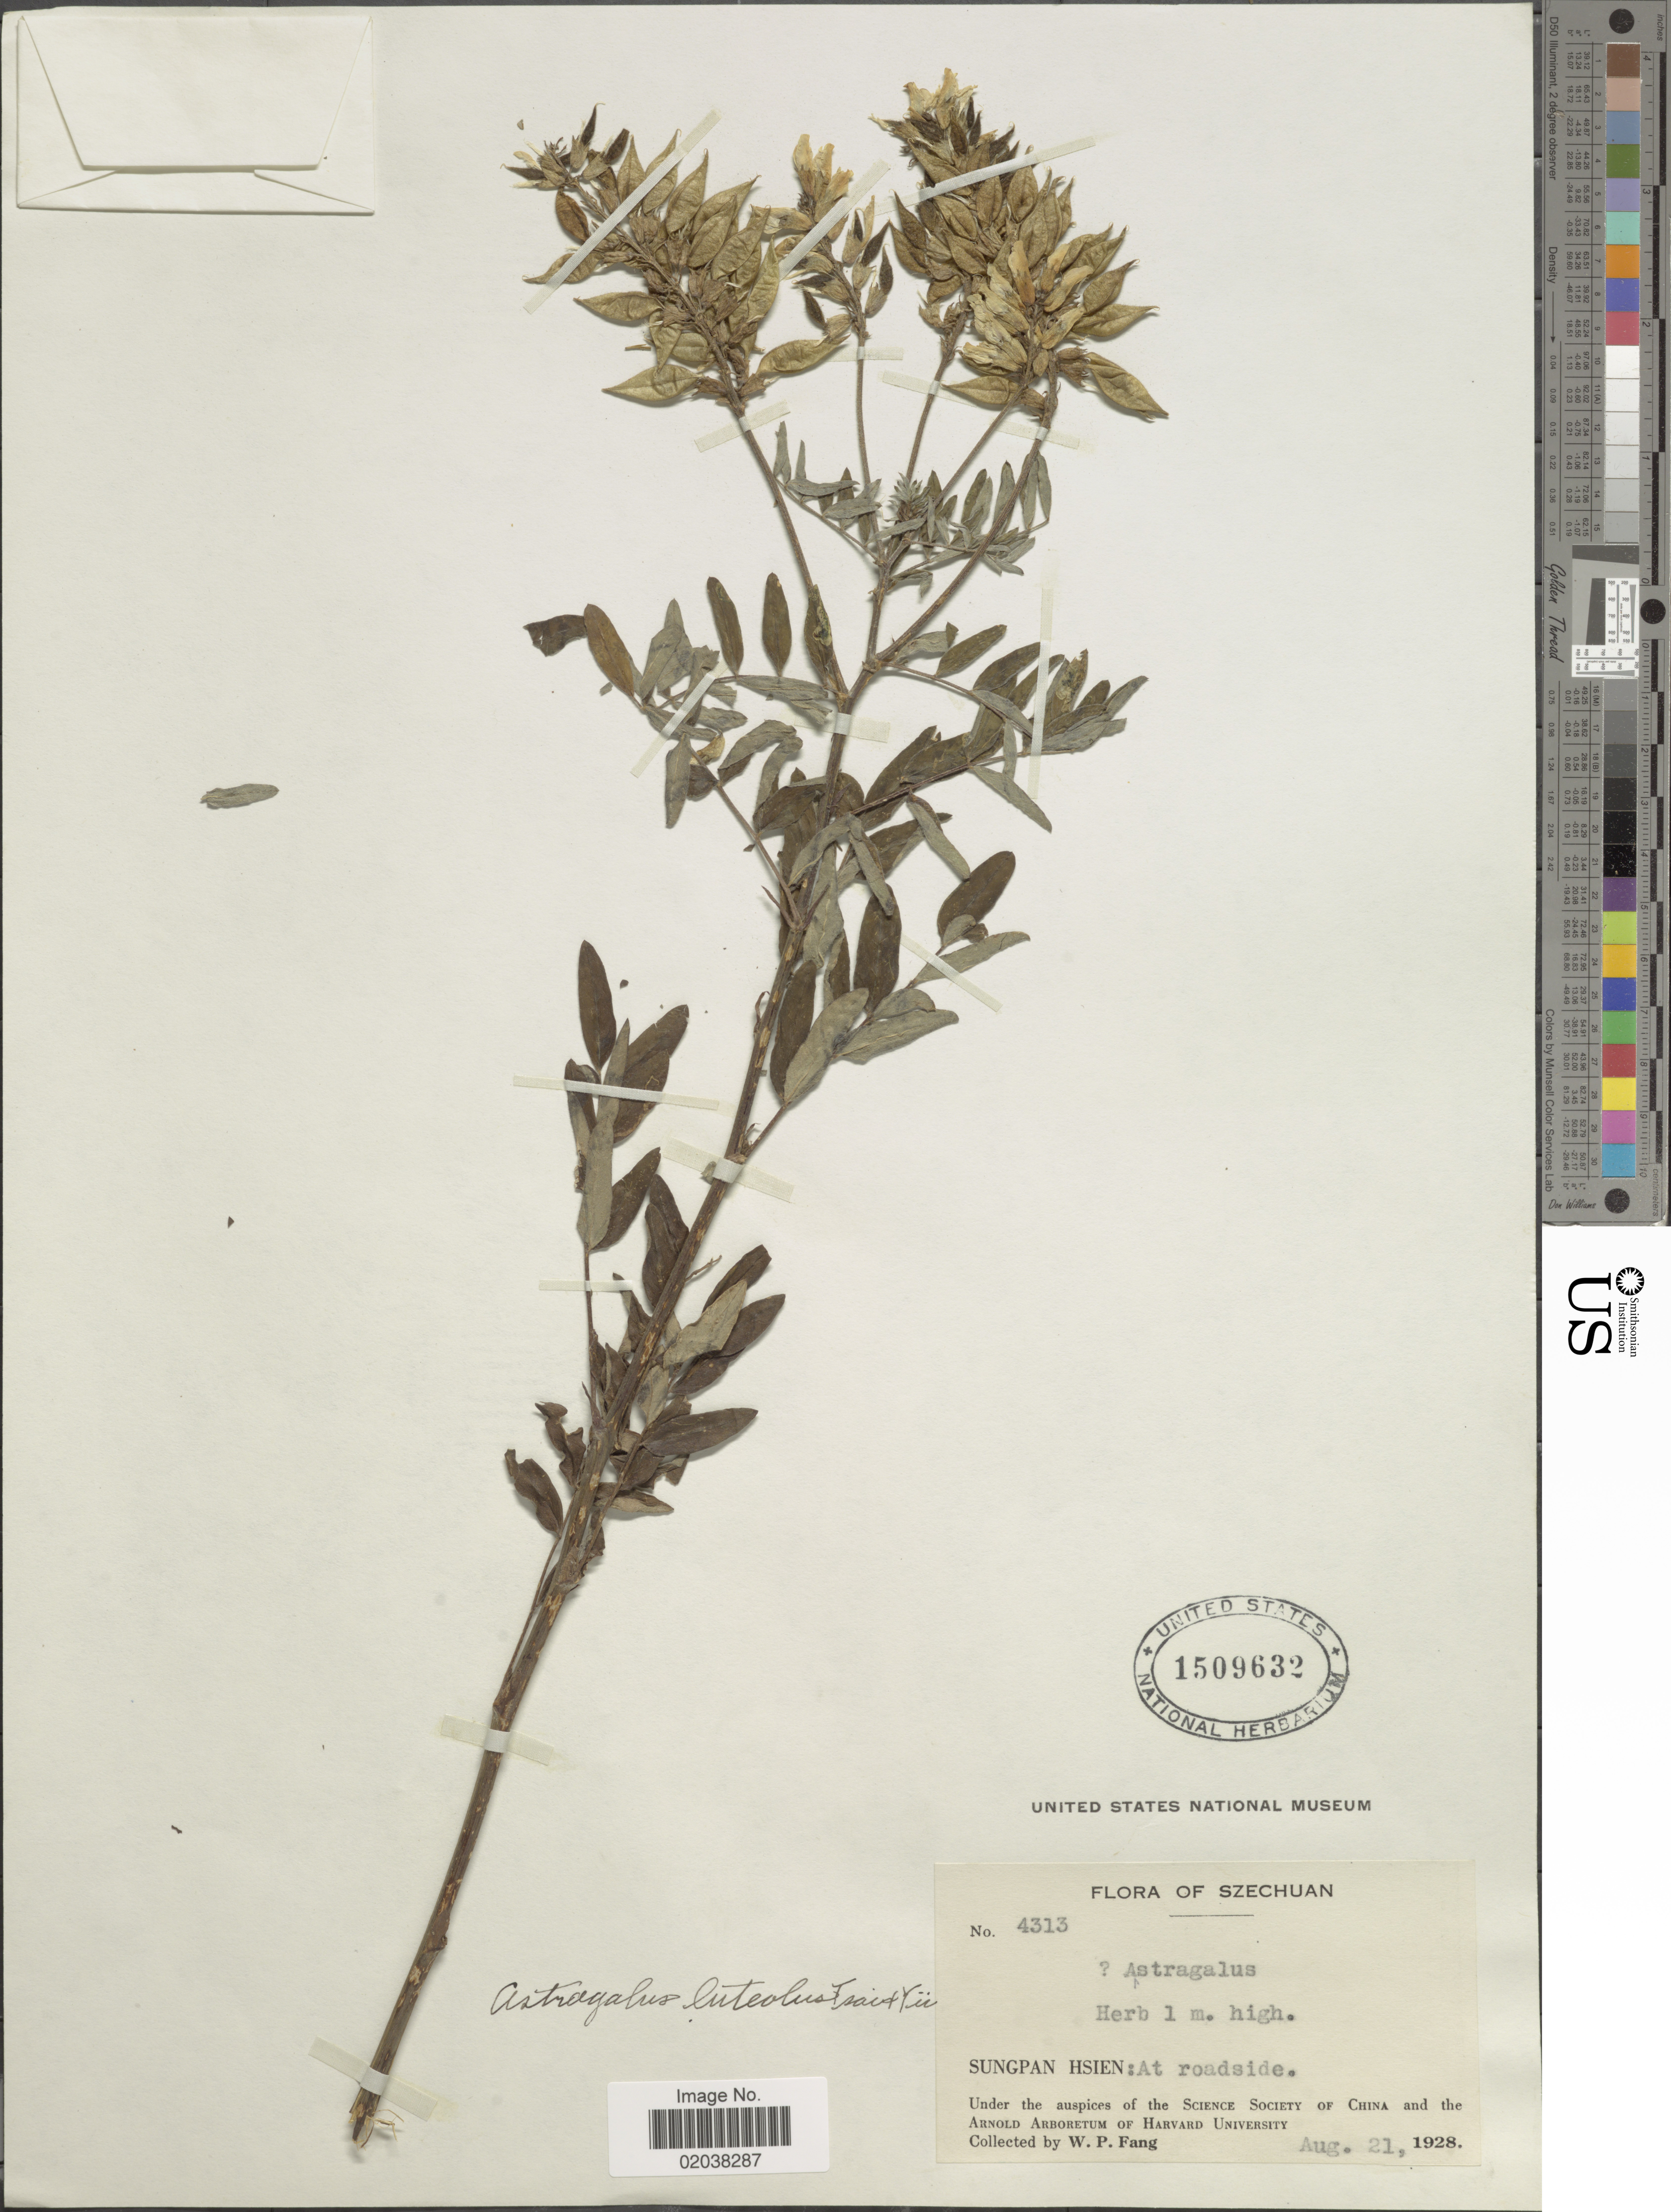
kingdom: Plantae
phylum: Tracheophyta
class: Magnoliopsida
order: Fabales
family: Fabaceae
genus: Astragalus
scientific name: Astragalus luteolus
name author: Tsai & T.T. Yu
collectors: W. P. Fang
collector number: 4313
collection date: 1928-08-21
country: China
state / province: Sichuan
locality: Szechuan, Sungpan Hsien: at roadside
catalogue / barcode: US 1509632